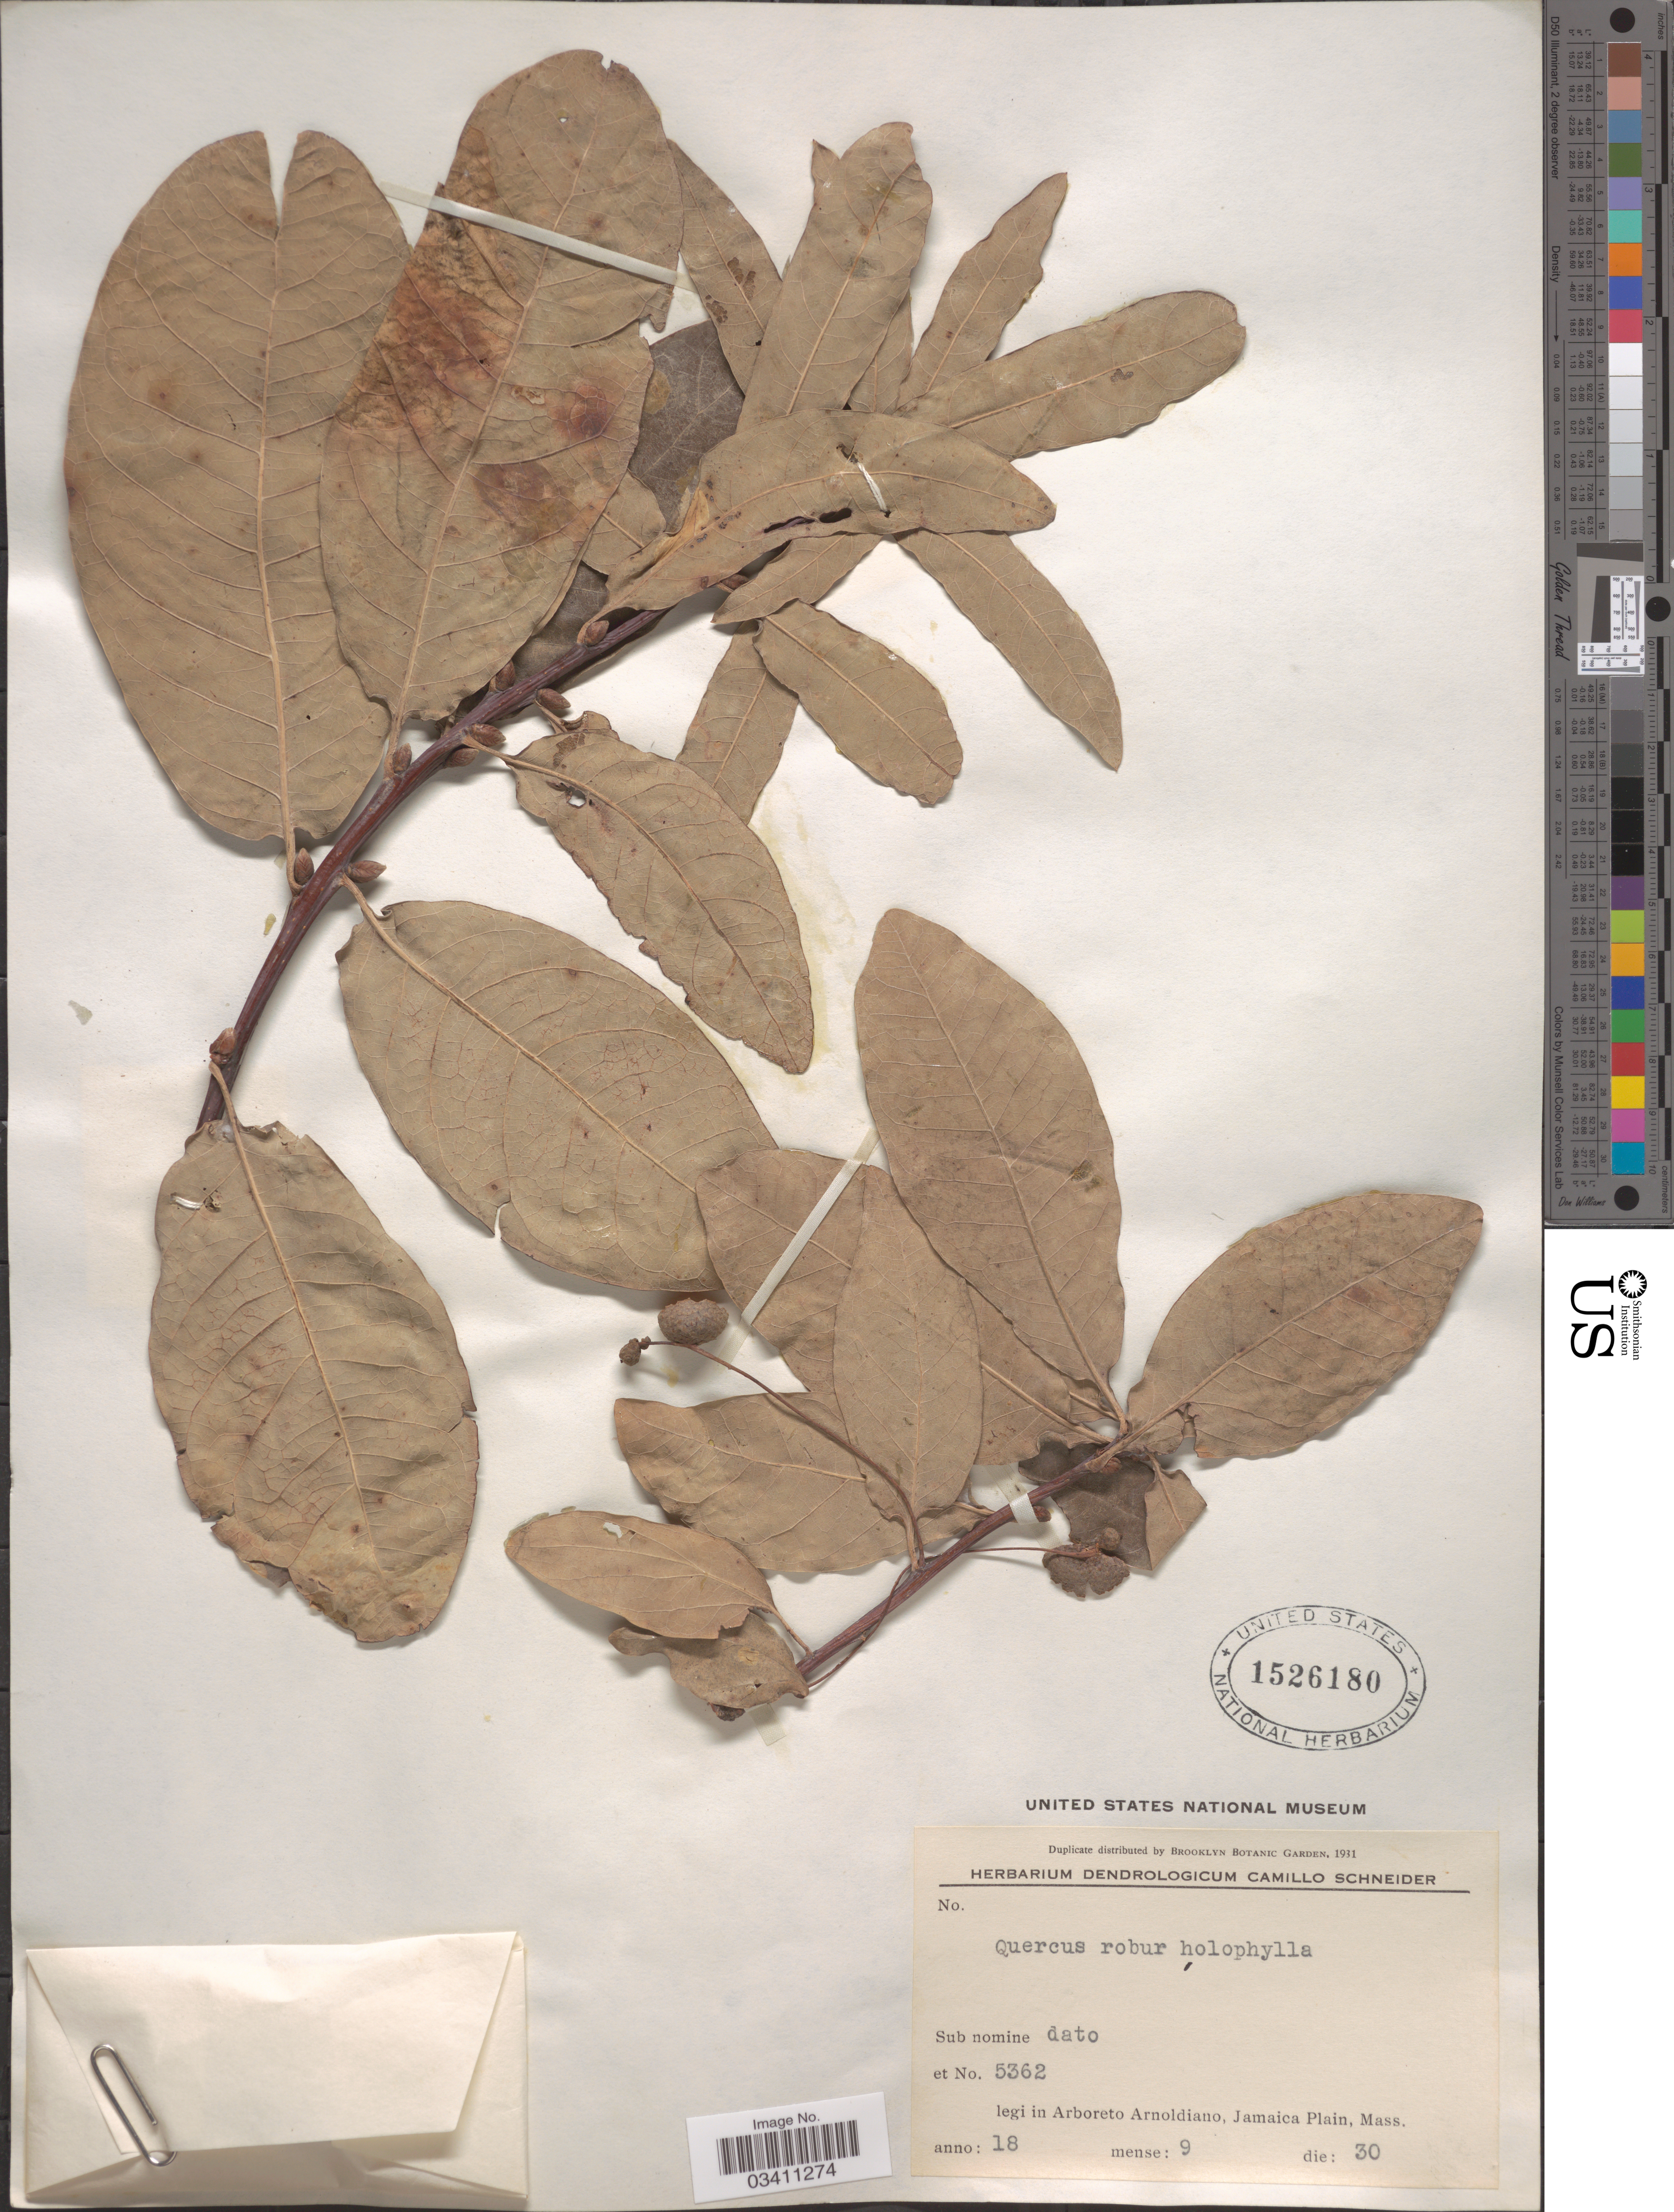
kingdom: Plantae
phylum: Tracheophyta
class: Magnoliopsida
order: Fagales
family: Fagaceae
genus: Quercus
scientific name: Quercus robur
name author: L.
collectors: ex herb. Dendrologicum C. Schneider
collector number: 5362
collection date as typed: Transcribed d/m/y: 30/9/18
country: United States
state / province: Massachusetts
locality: Arboreto Arnoldiano, Jamaica Plain.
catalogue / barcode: US 1526180